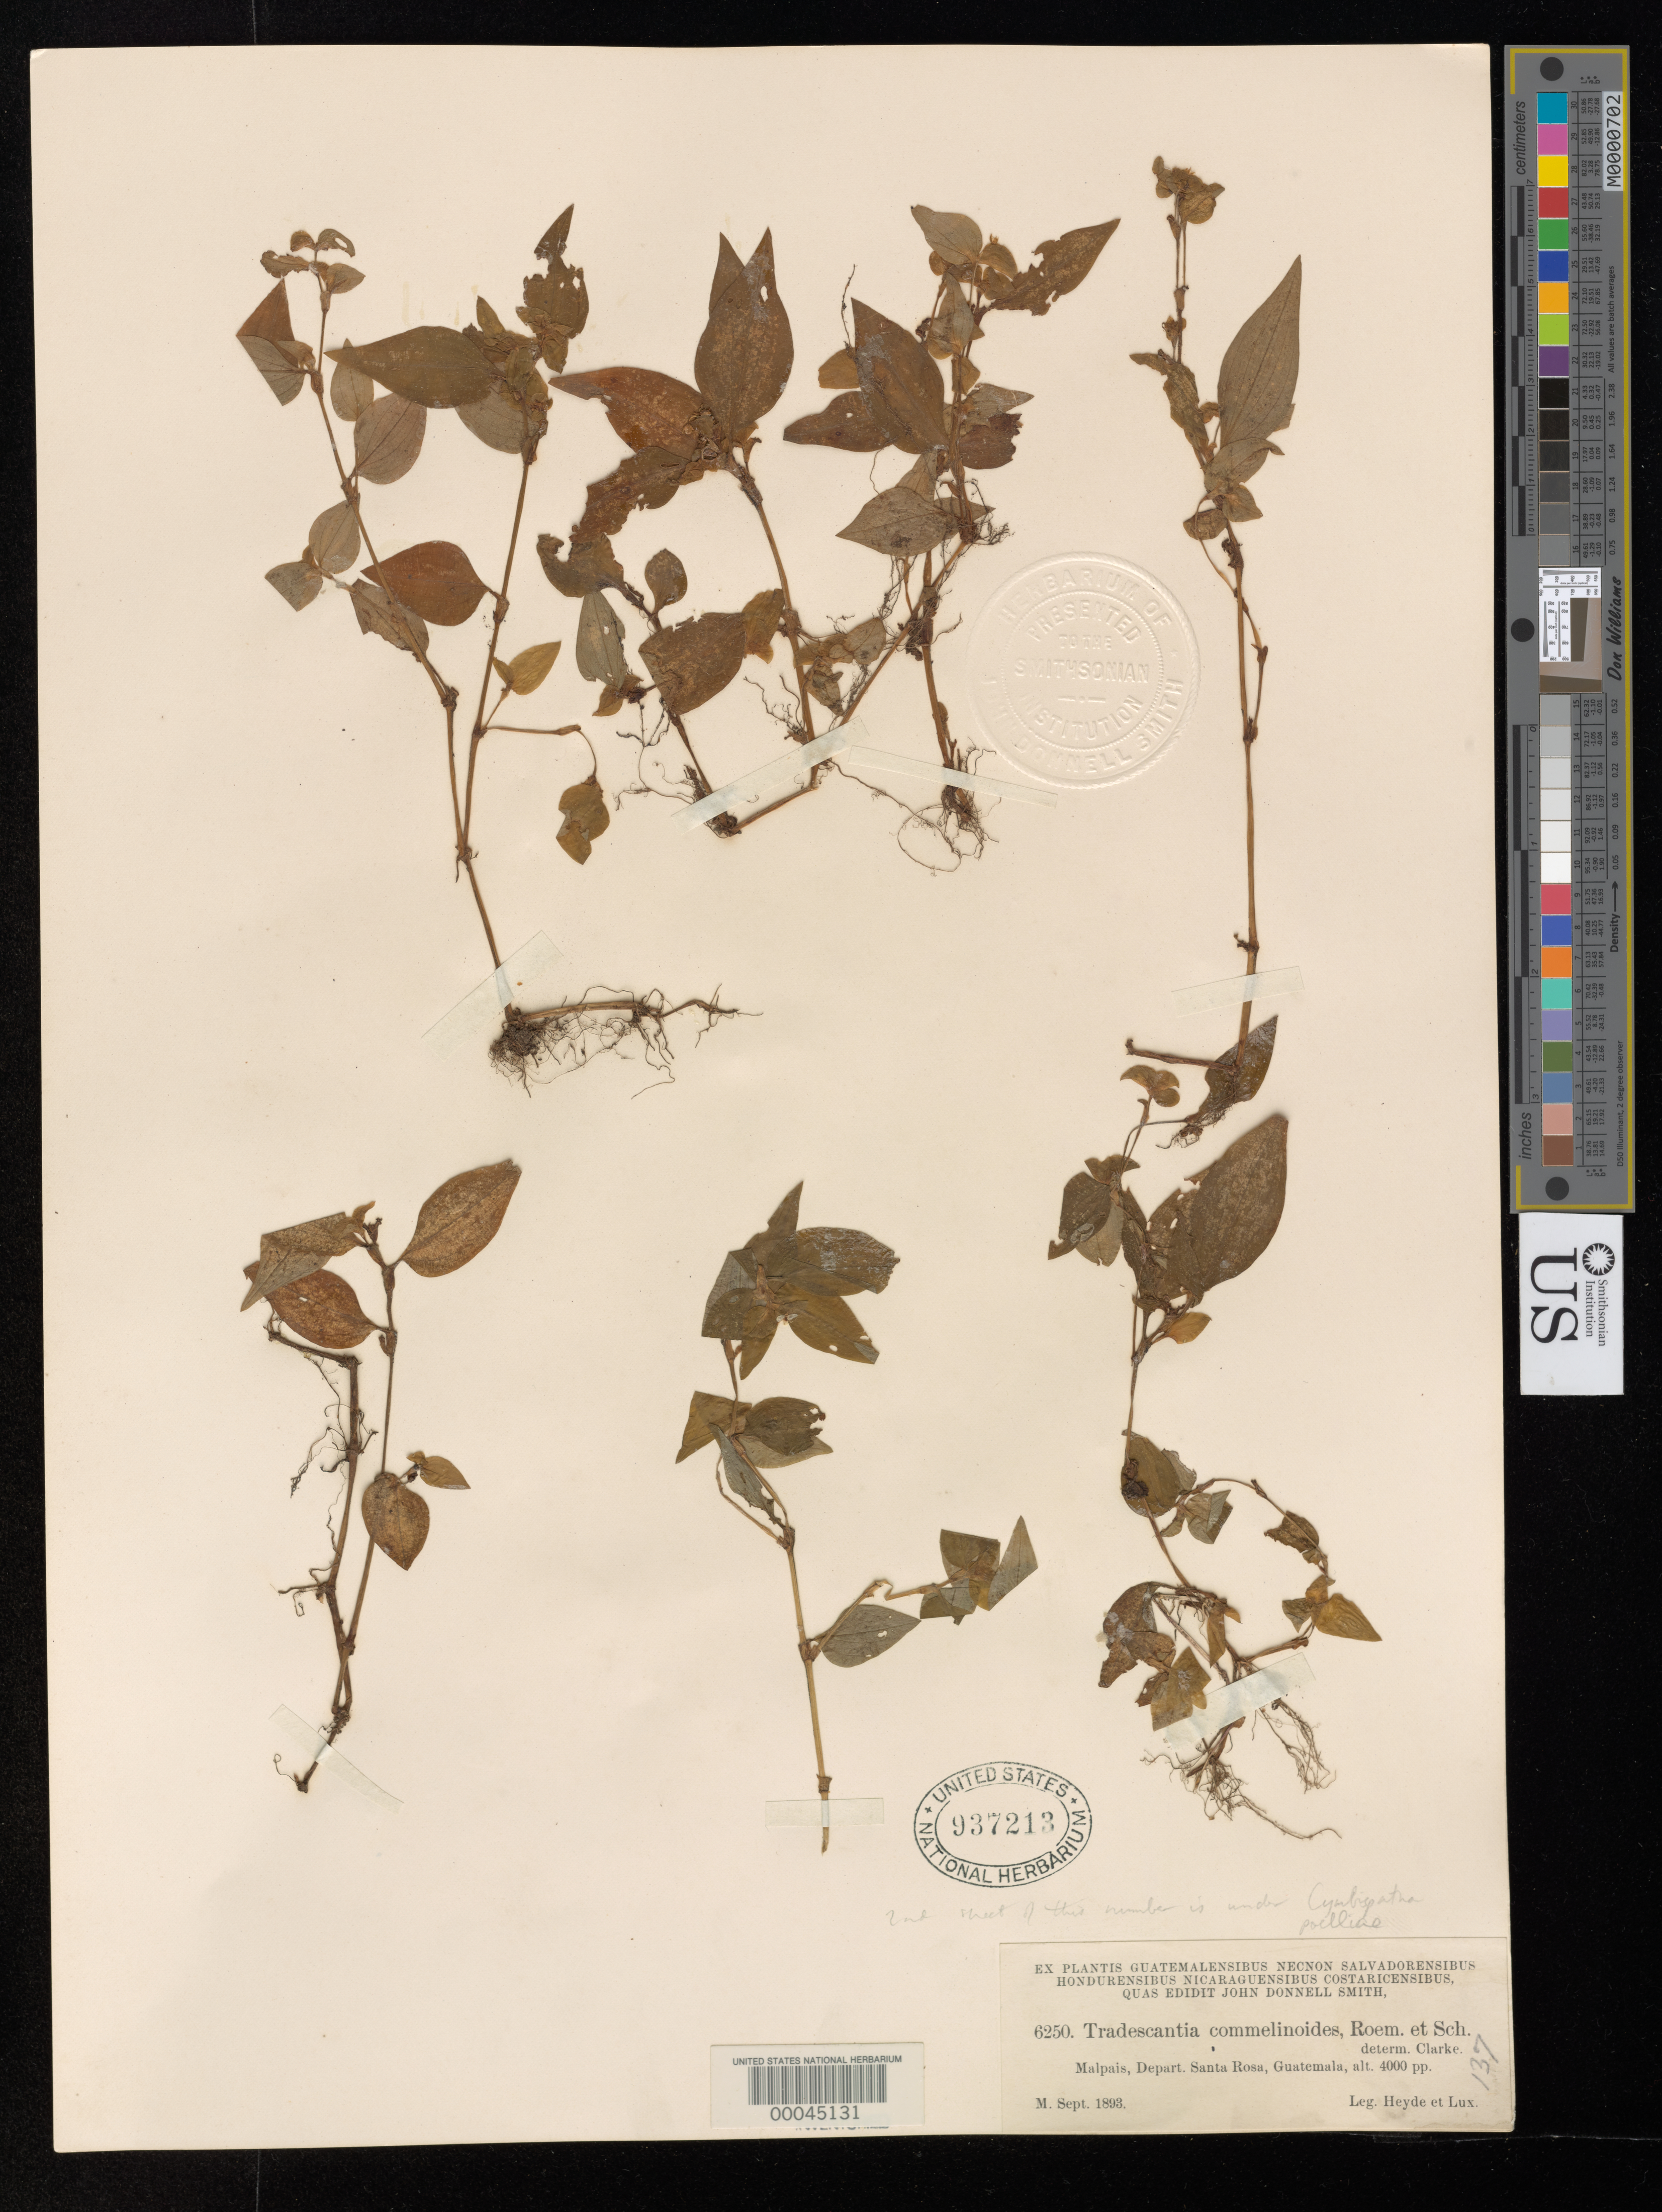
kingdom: Plantae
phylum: Tracheophyta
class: Liliopsida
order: Commelinales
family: Commelinaceae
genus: Tradescantia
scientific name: Tradescantia gracillima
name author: Standl.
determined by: Strong, Mark T., (BOT), Smithsonian Institution - National Museum of Natural History (UNITED STATES)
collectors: E. T. Heyde & E. Lux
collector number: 6250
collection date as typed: Sep 1893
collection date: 1893-09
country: Guatemala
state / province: Santa Rosa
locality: Malpais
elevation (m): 1220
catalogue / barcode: US 937213